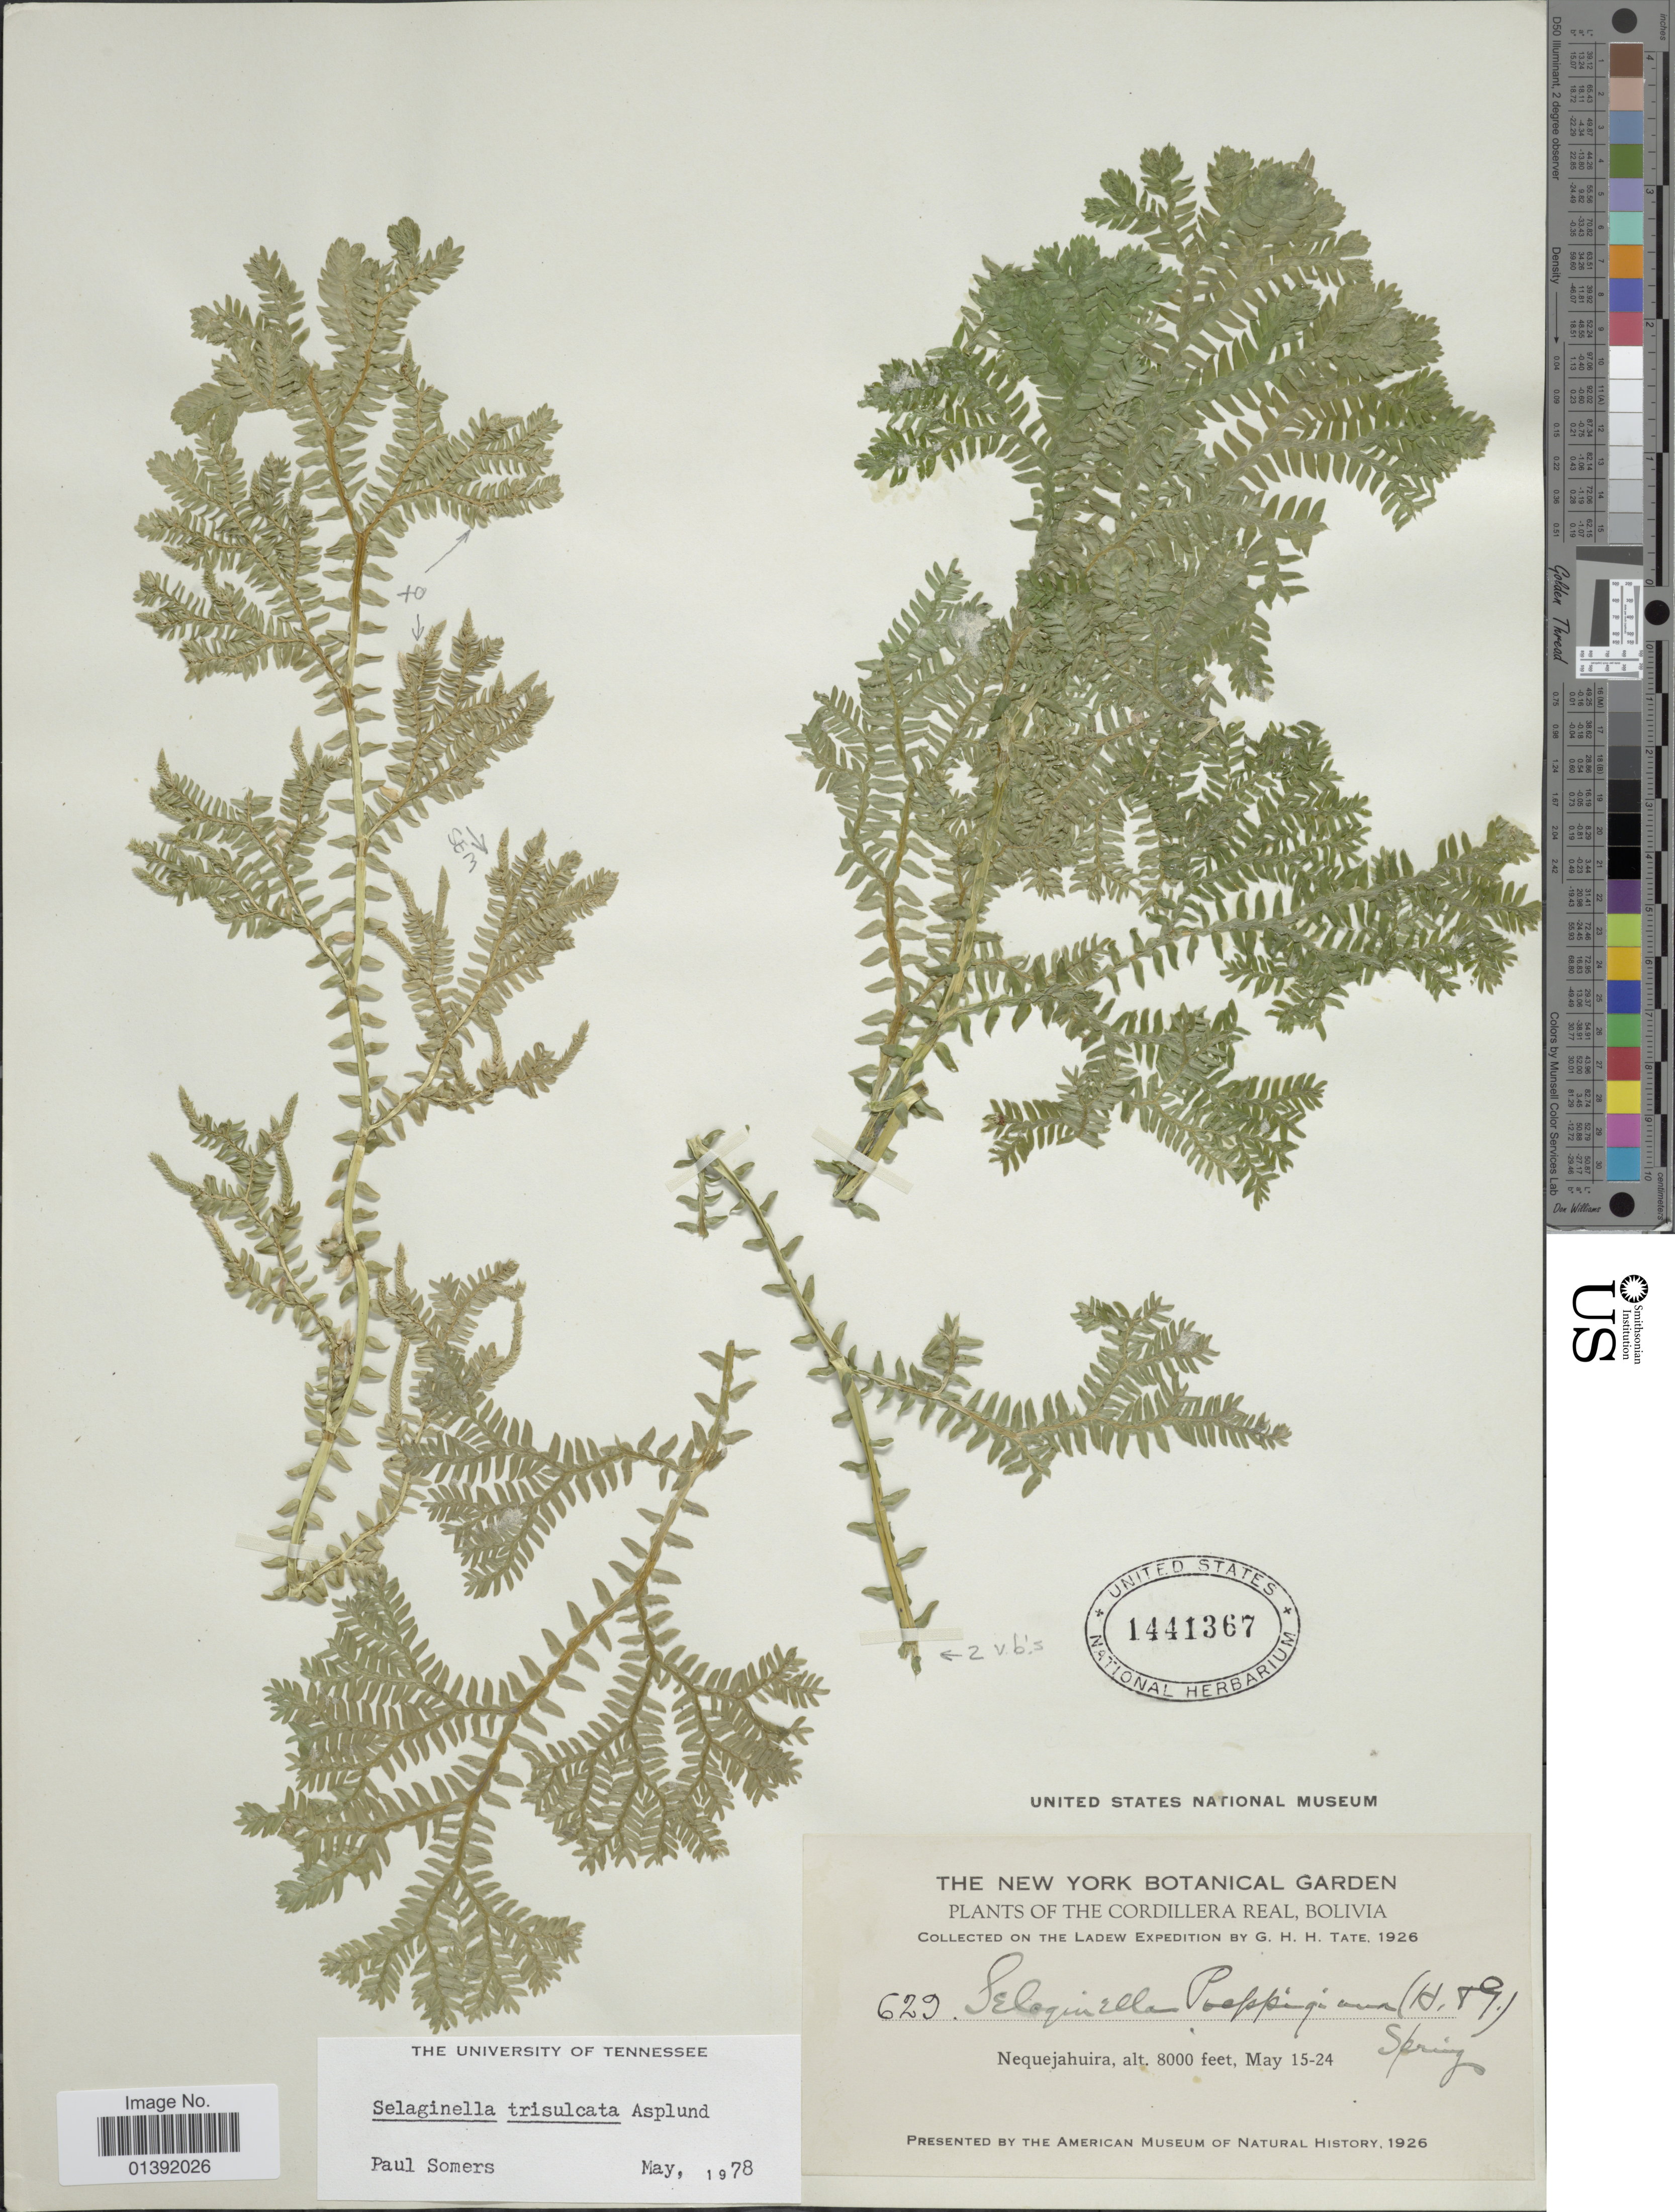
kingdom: Plantae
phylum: Tracheophyta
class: Lycopodiopsida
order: Selaginellales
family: Selaginellaceae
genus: Selaginella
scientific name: Selaginella trisulcata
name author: Aspl.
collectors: H. Tate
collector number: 629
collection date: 1926-04-15/1926-05-24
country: Bolivia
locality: Cordillera Real, Nequejahuira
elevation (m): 2438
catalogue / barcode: US 1441367